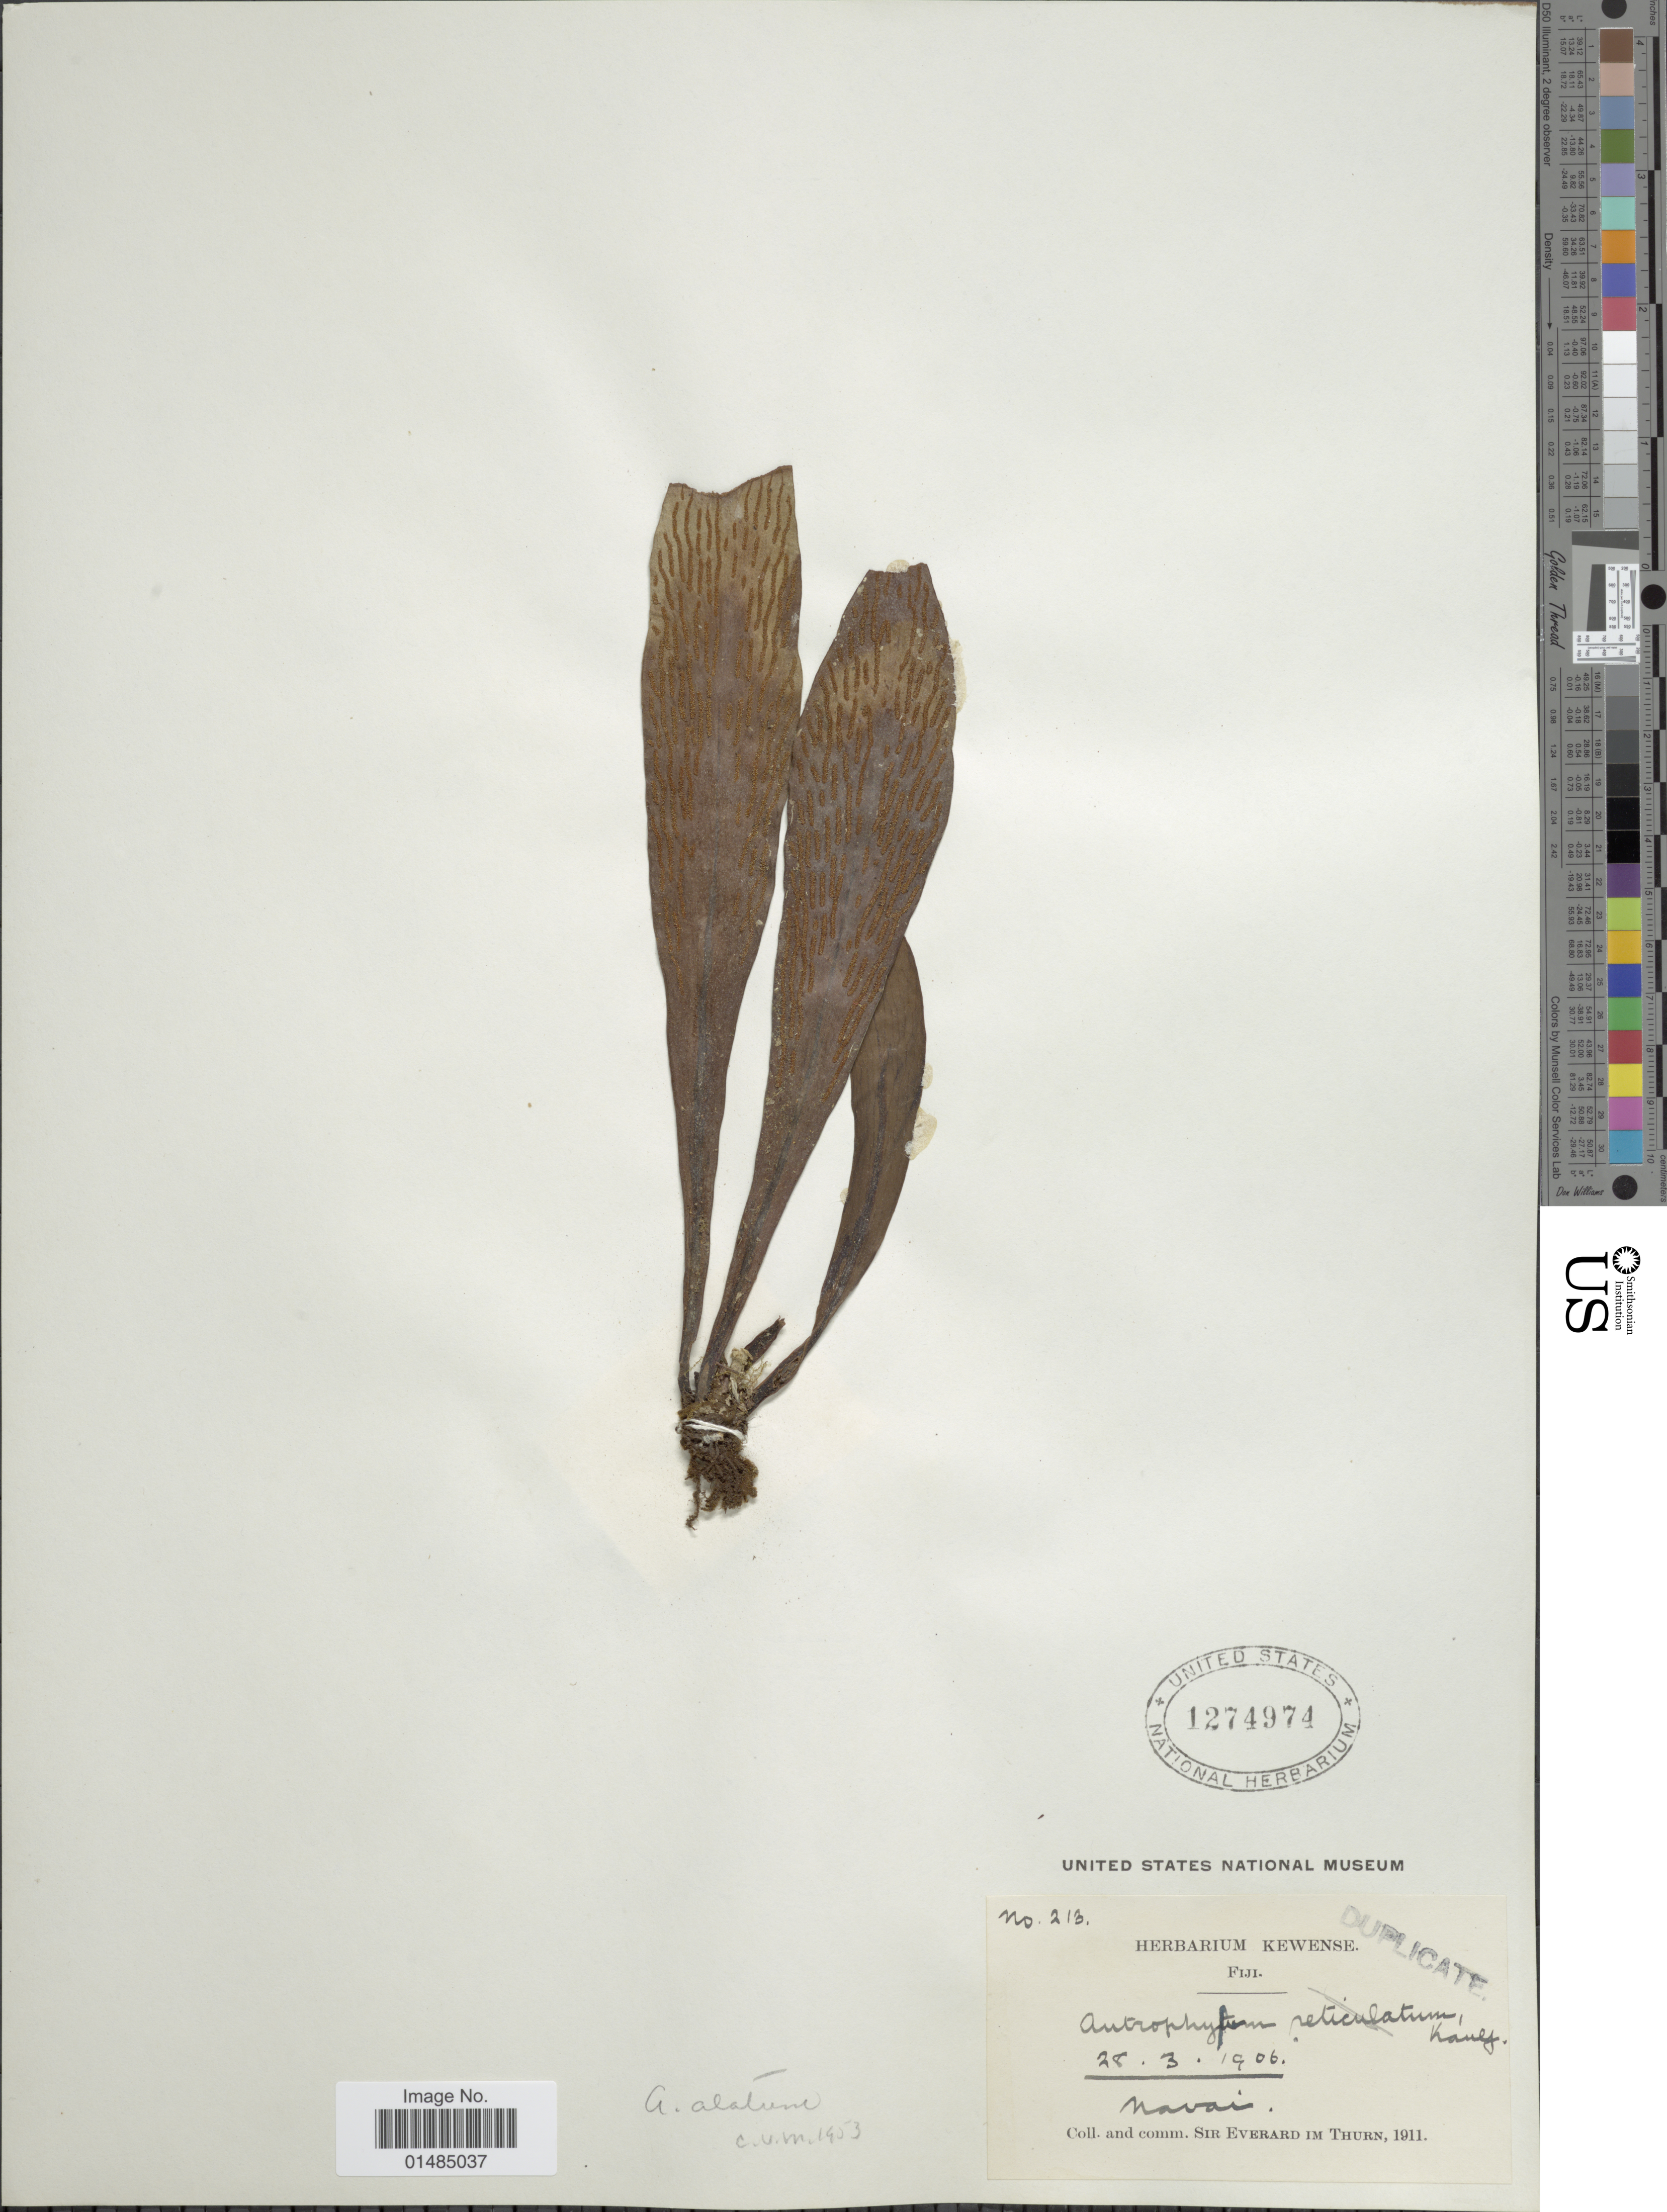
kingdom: Plantae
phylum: Tracheophyta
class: Polypodiopsida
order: Polypodiales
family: Pteridaceae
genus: Antrophyum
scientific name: Antrophyum alatum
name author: Brack. in Wilkes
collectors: E. F. im Thurn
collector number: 213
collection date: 1906-03-25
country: Fiji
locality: Navai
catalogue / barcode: US 1274974